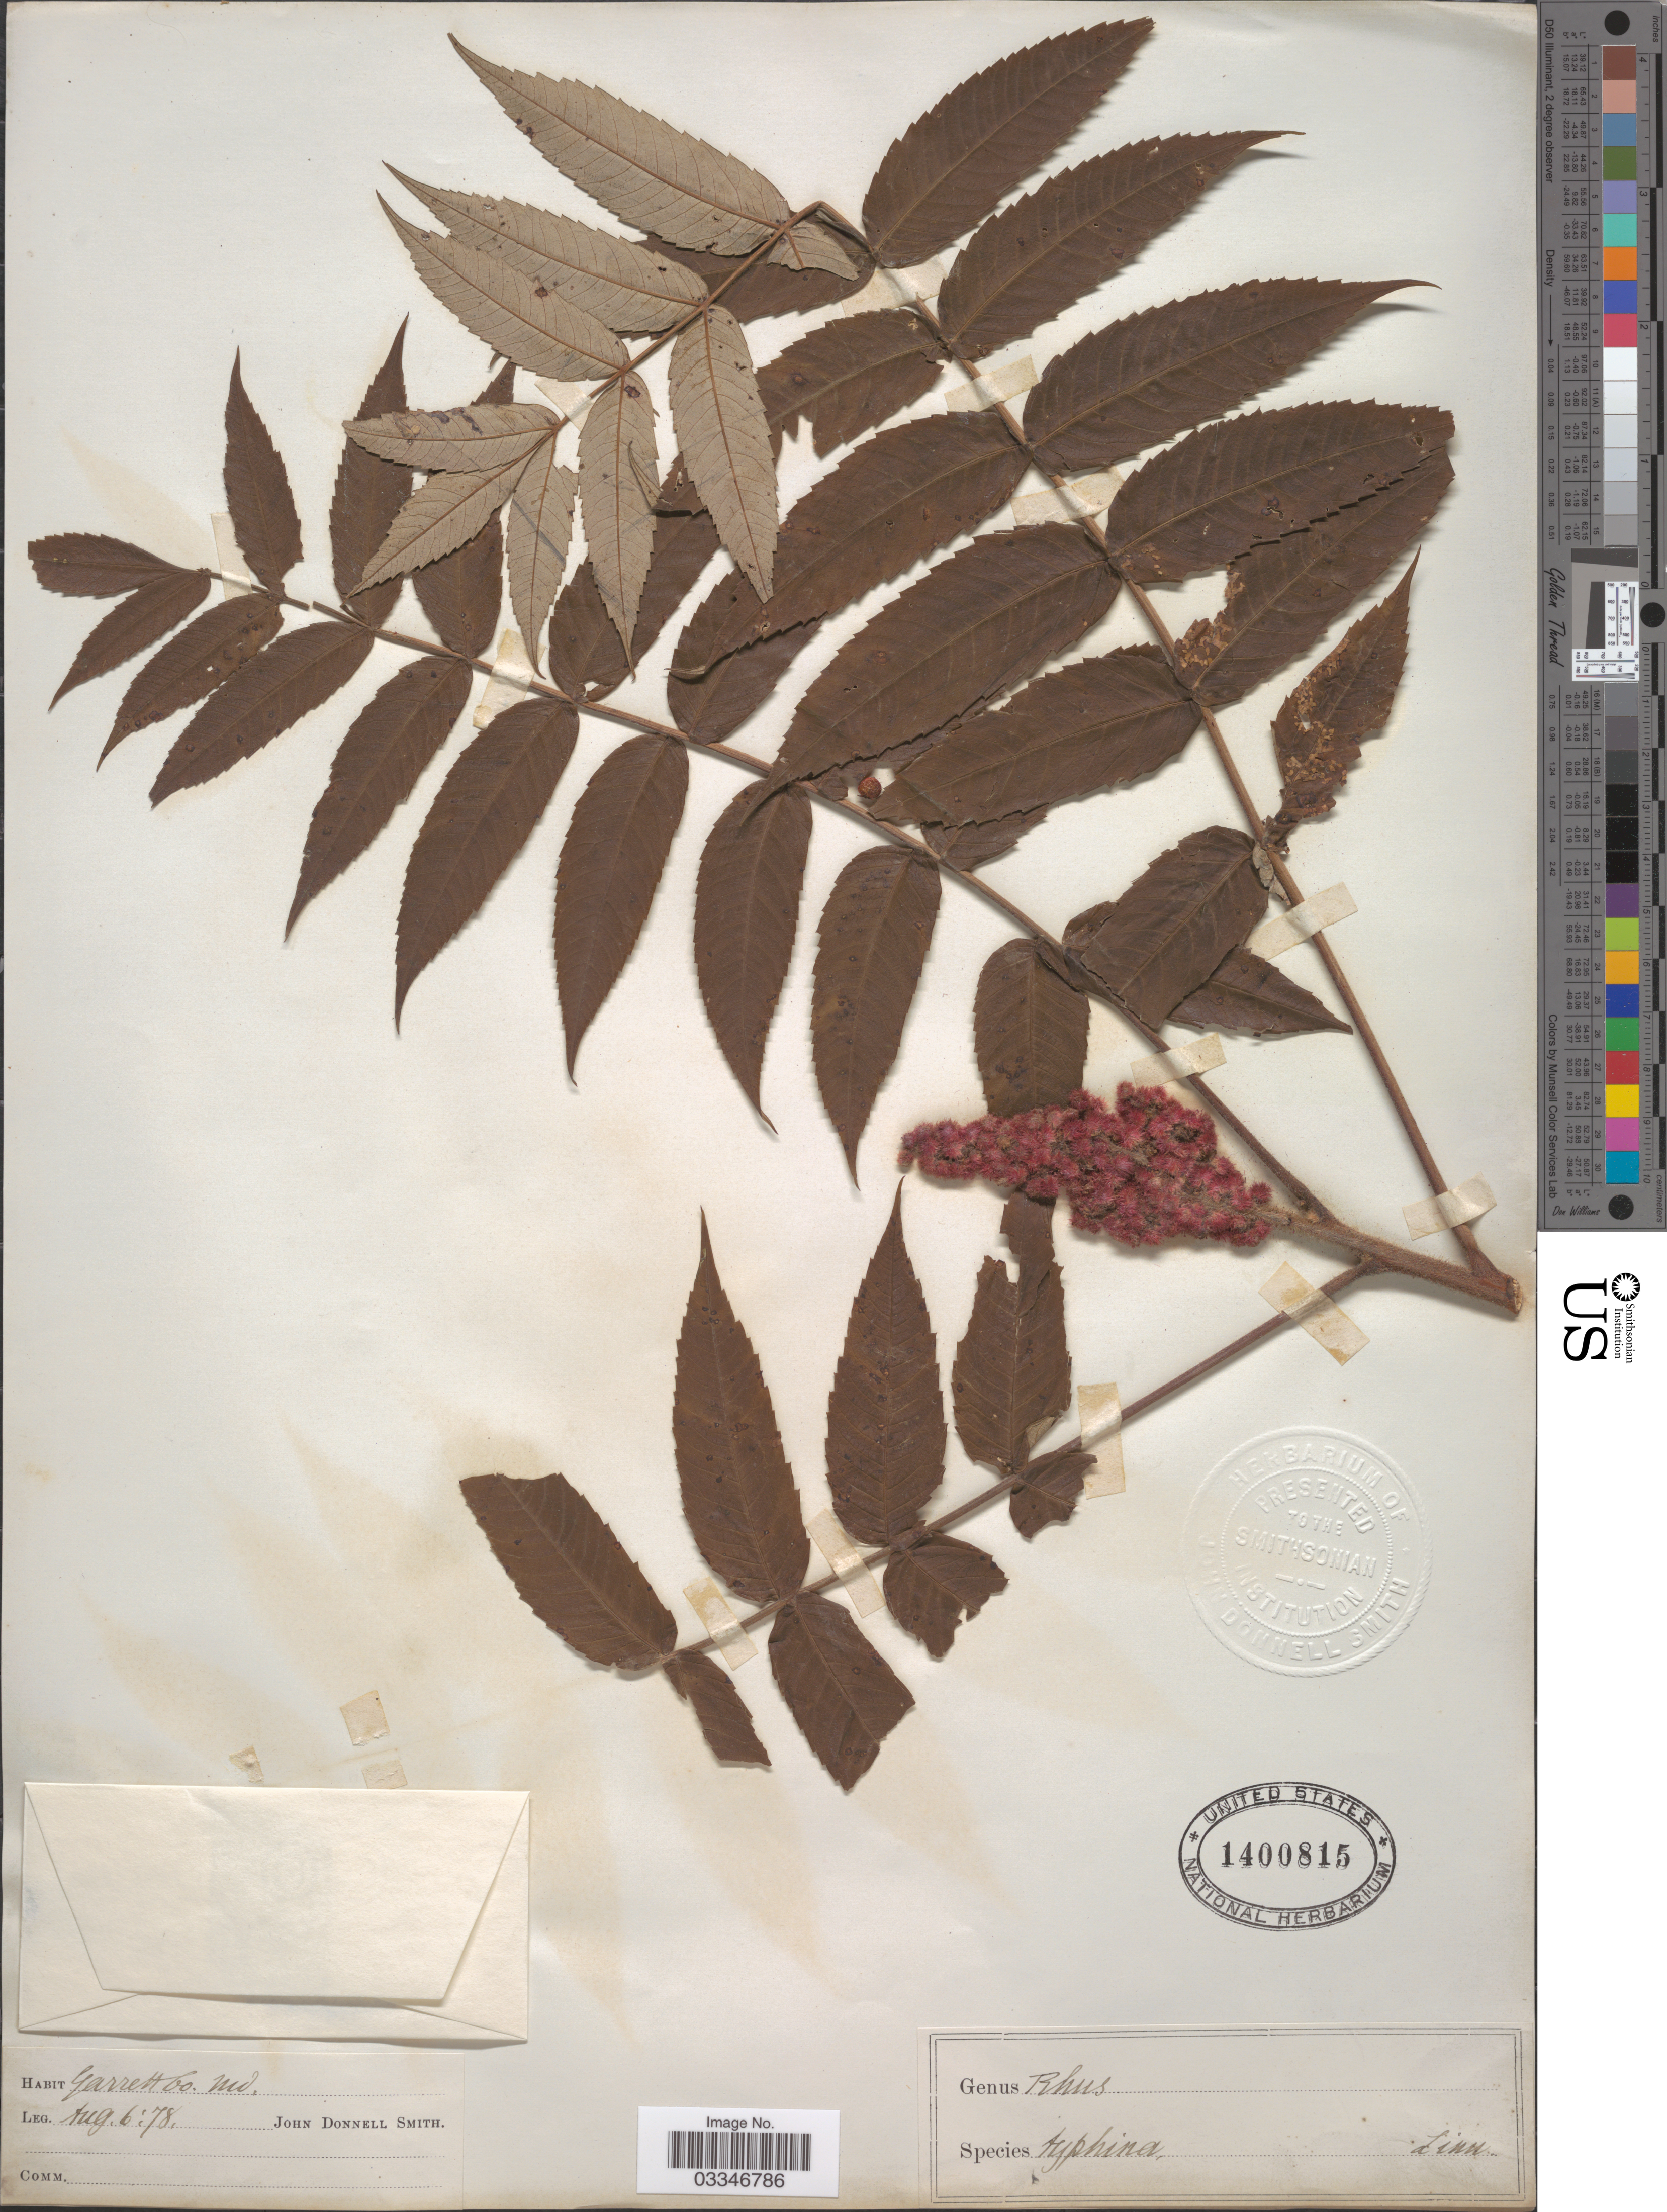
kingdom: Plantae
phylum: Tracheophyta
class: Magnoliopsida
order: Sapindales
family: Anacardiaceae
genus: Rhus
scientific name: Rhus typhina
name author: L.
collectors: J. Donnell Smith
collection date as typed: Transcribed d/m/y: 6/8/78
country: United States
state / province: Maryland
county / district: Garrett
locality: Garrett Co.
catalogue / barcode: US 1400815